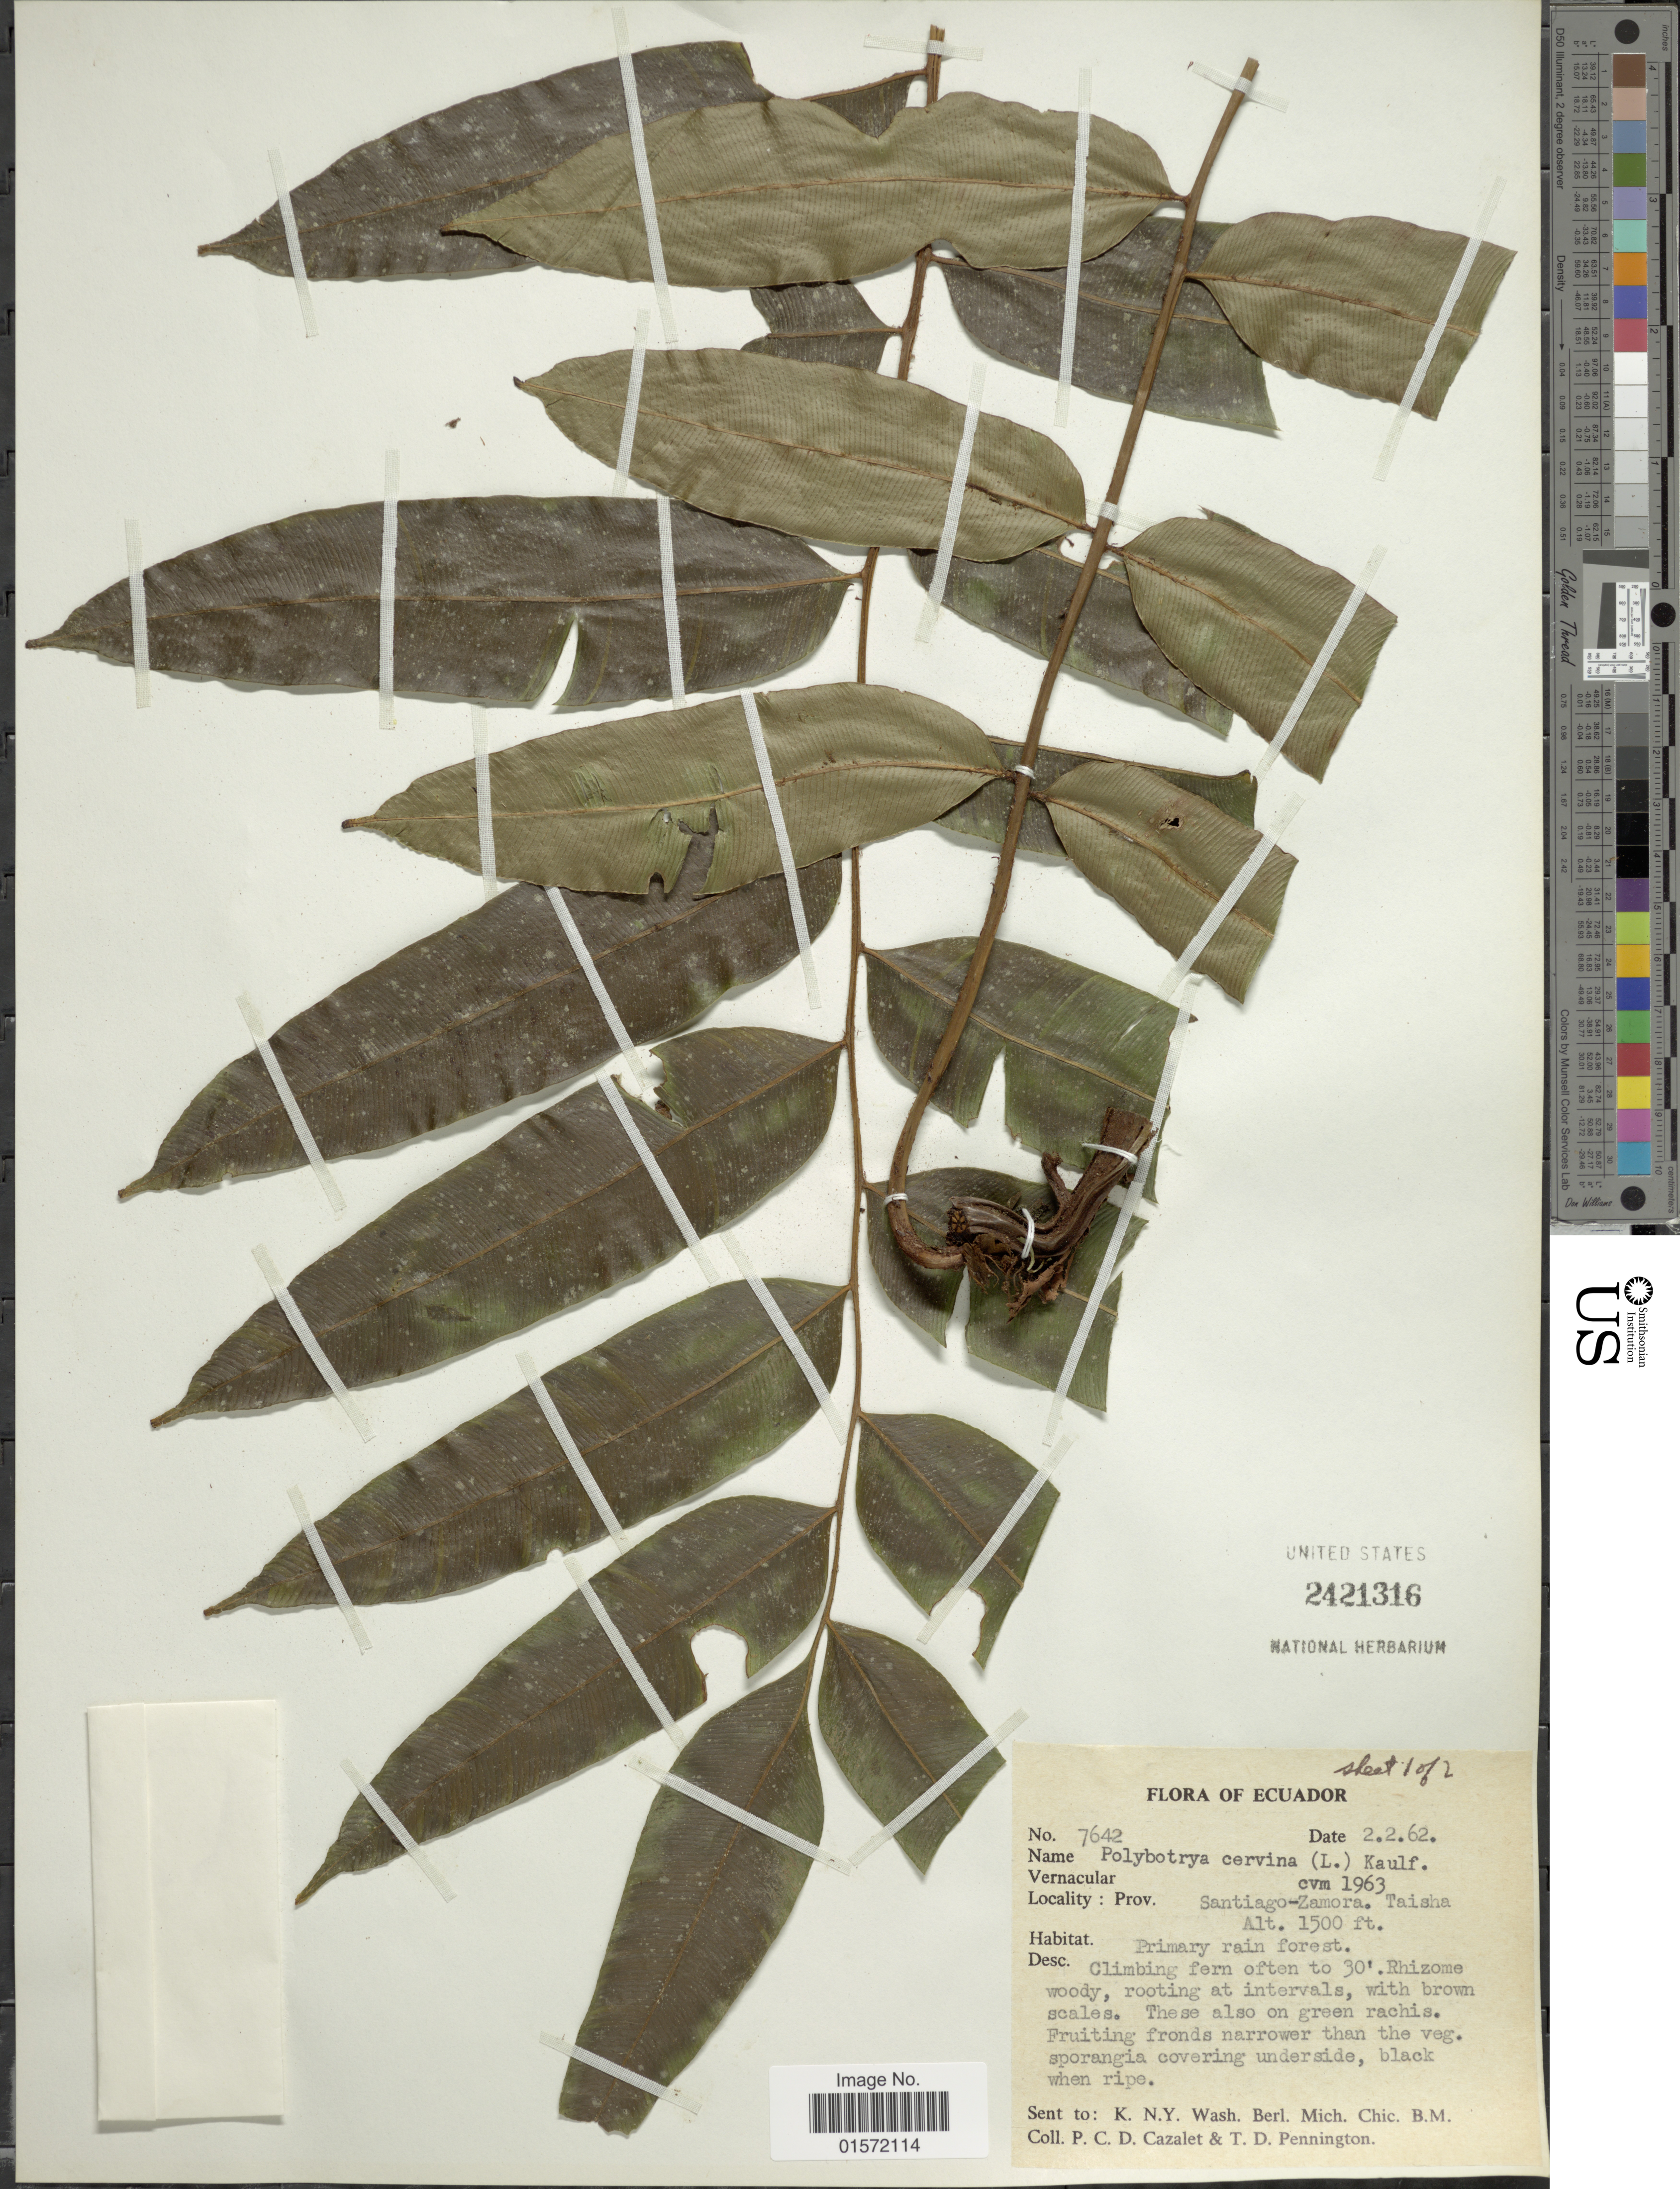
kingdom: Plantae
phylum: Tracheophyta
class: Polypodiopsida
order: Polypodiales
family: Lomariopsidaceae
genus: Lomariopsis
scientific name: Lomariopsis japurensis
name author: (Mart.) J. Sm.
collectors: P. C. D. Cazalet & T. D. Pennington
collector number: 7642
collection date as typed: Transcribed d/m/y: 2/2/62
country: Ecuador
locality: Prov. Santiago-Zamora.Taisha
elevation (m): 457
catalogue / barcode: US 2421316